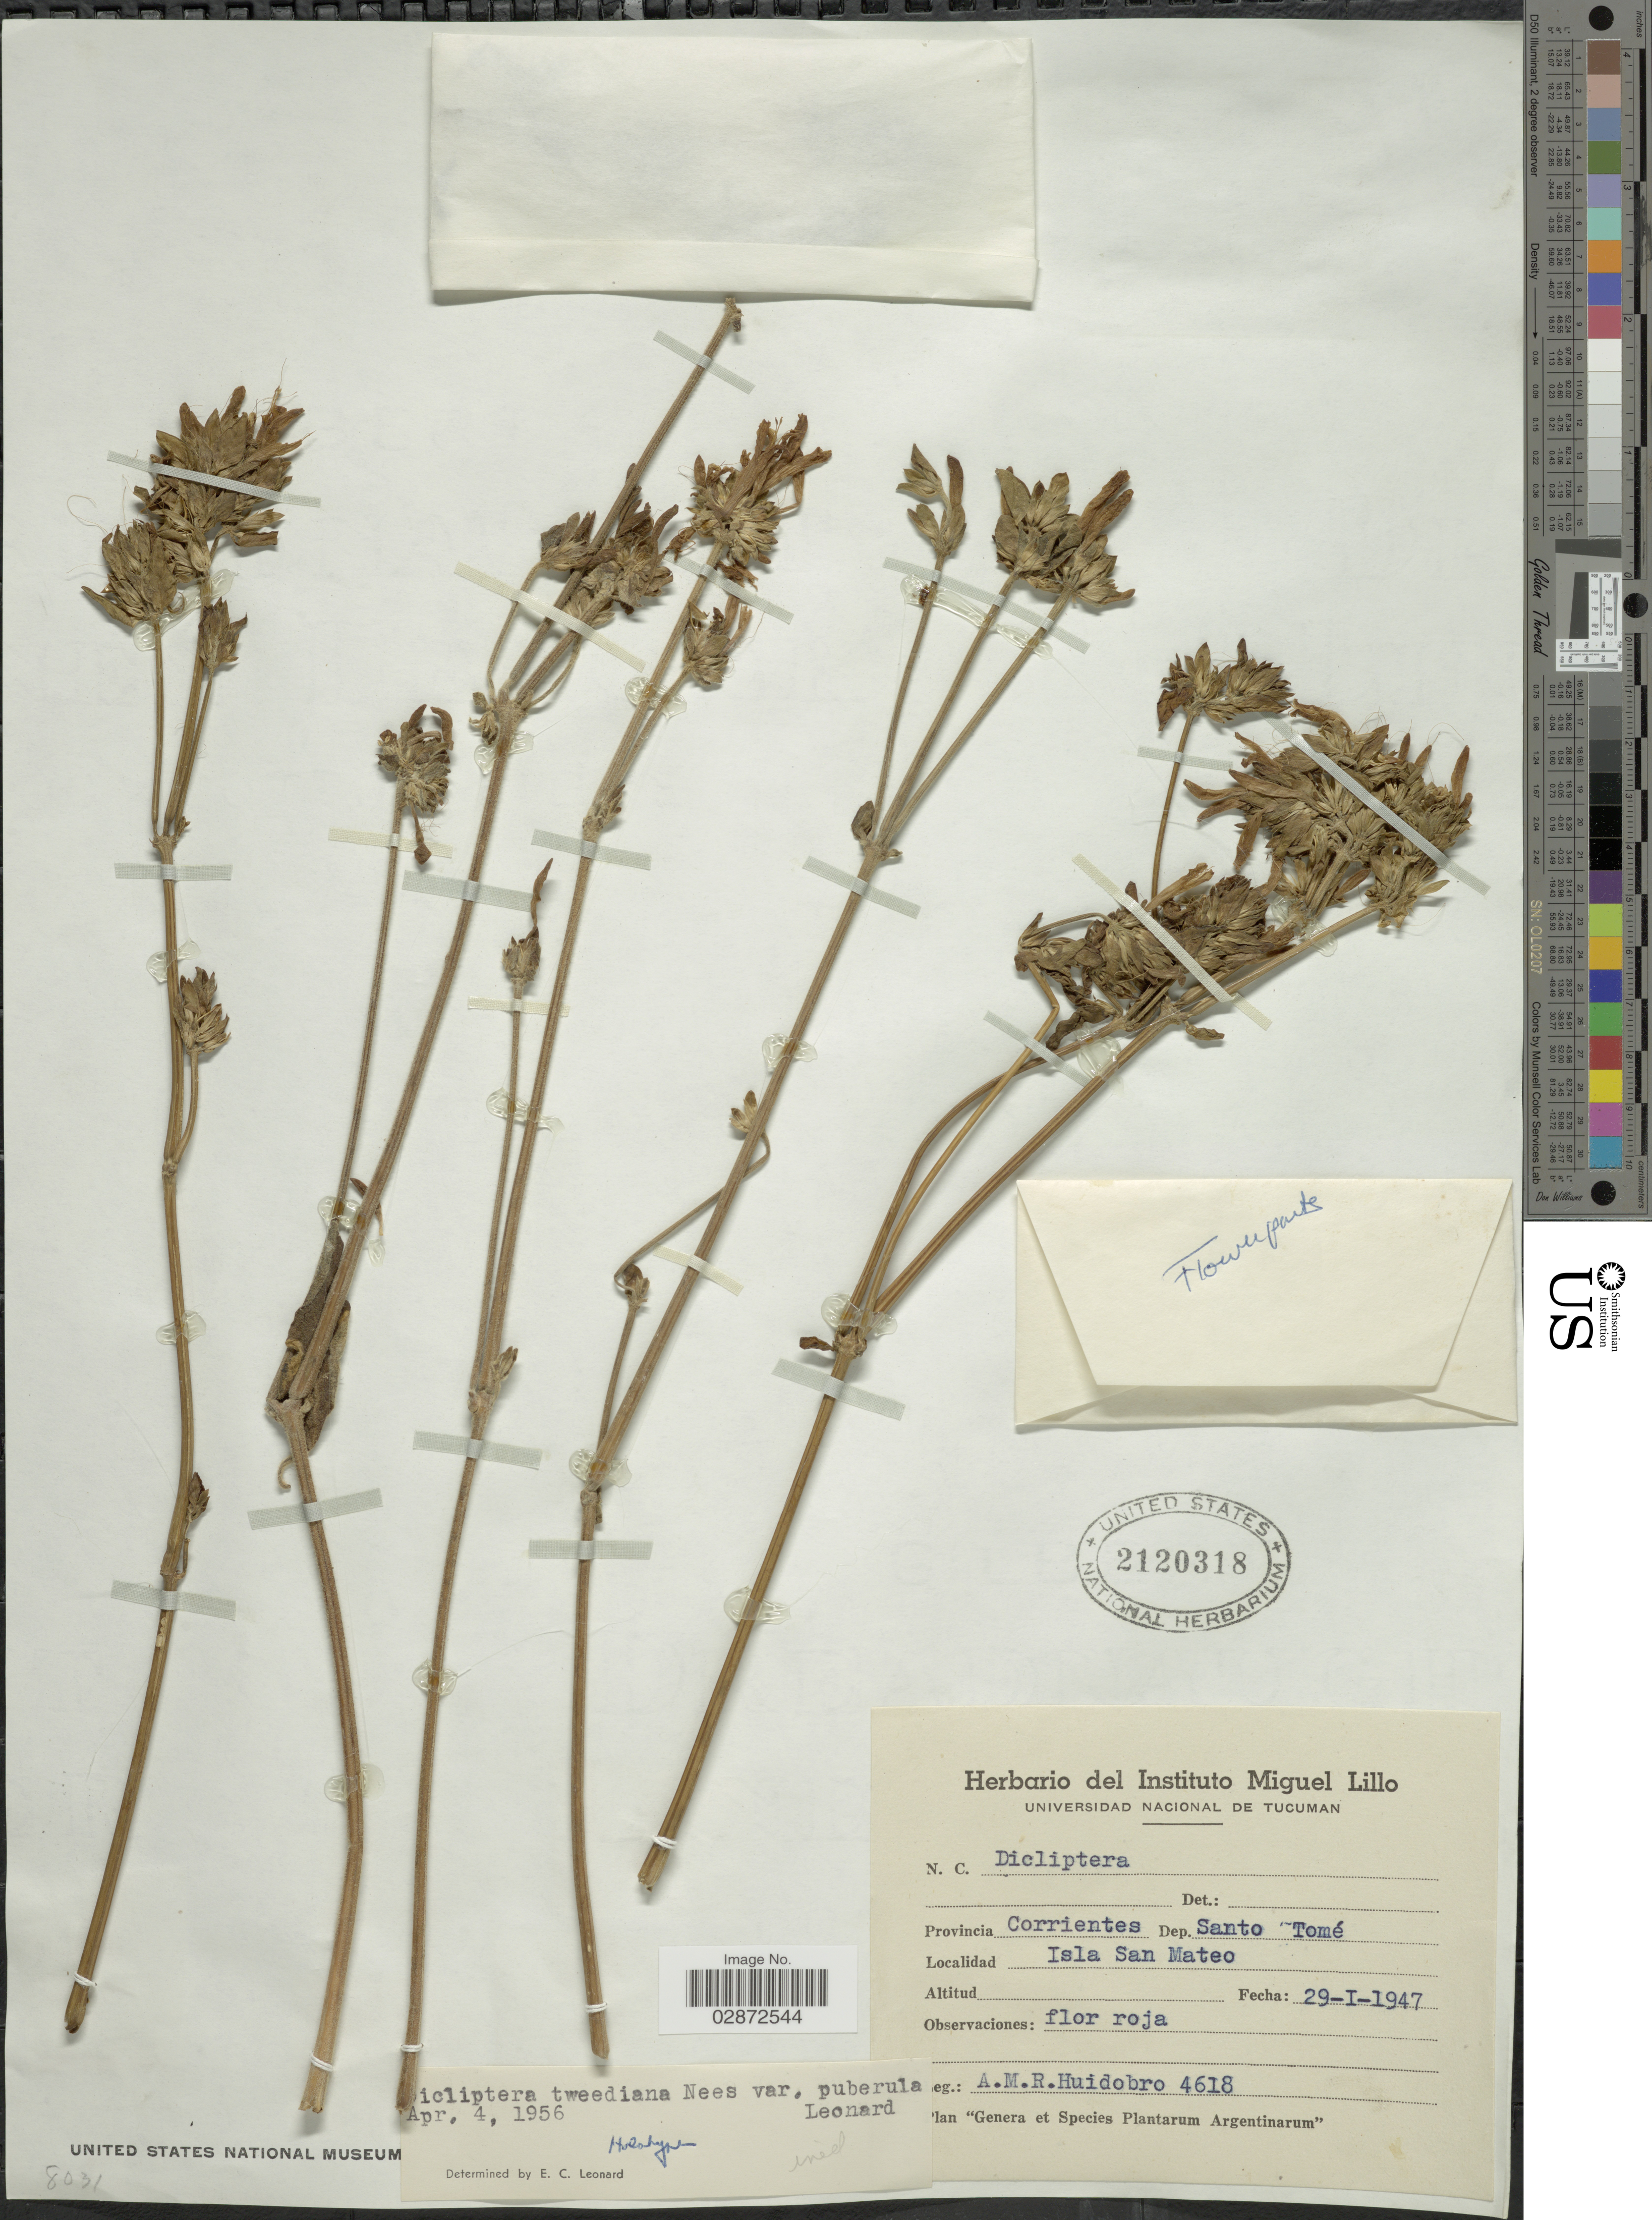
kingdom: Plantae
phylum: Tracheophyta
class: Magnoliopsida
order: Lamiales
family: Acanthaceae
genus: Dicliptera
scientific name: Dicliptera squarrosa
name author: Nees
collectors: A. M. R. Huidobro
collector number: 4618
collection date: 1947-01-29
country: Argentina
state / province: Corrientes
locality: Provincia Corrientes. Dep. Santo Tomé. Isla San Mateo.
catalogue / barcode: US 2120318